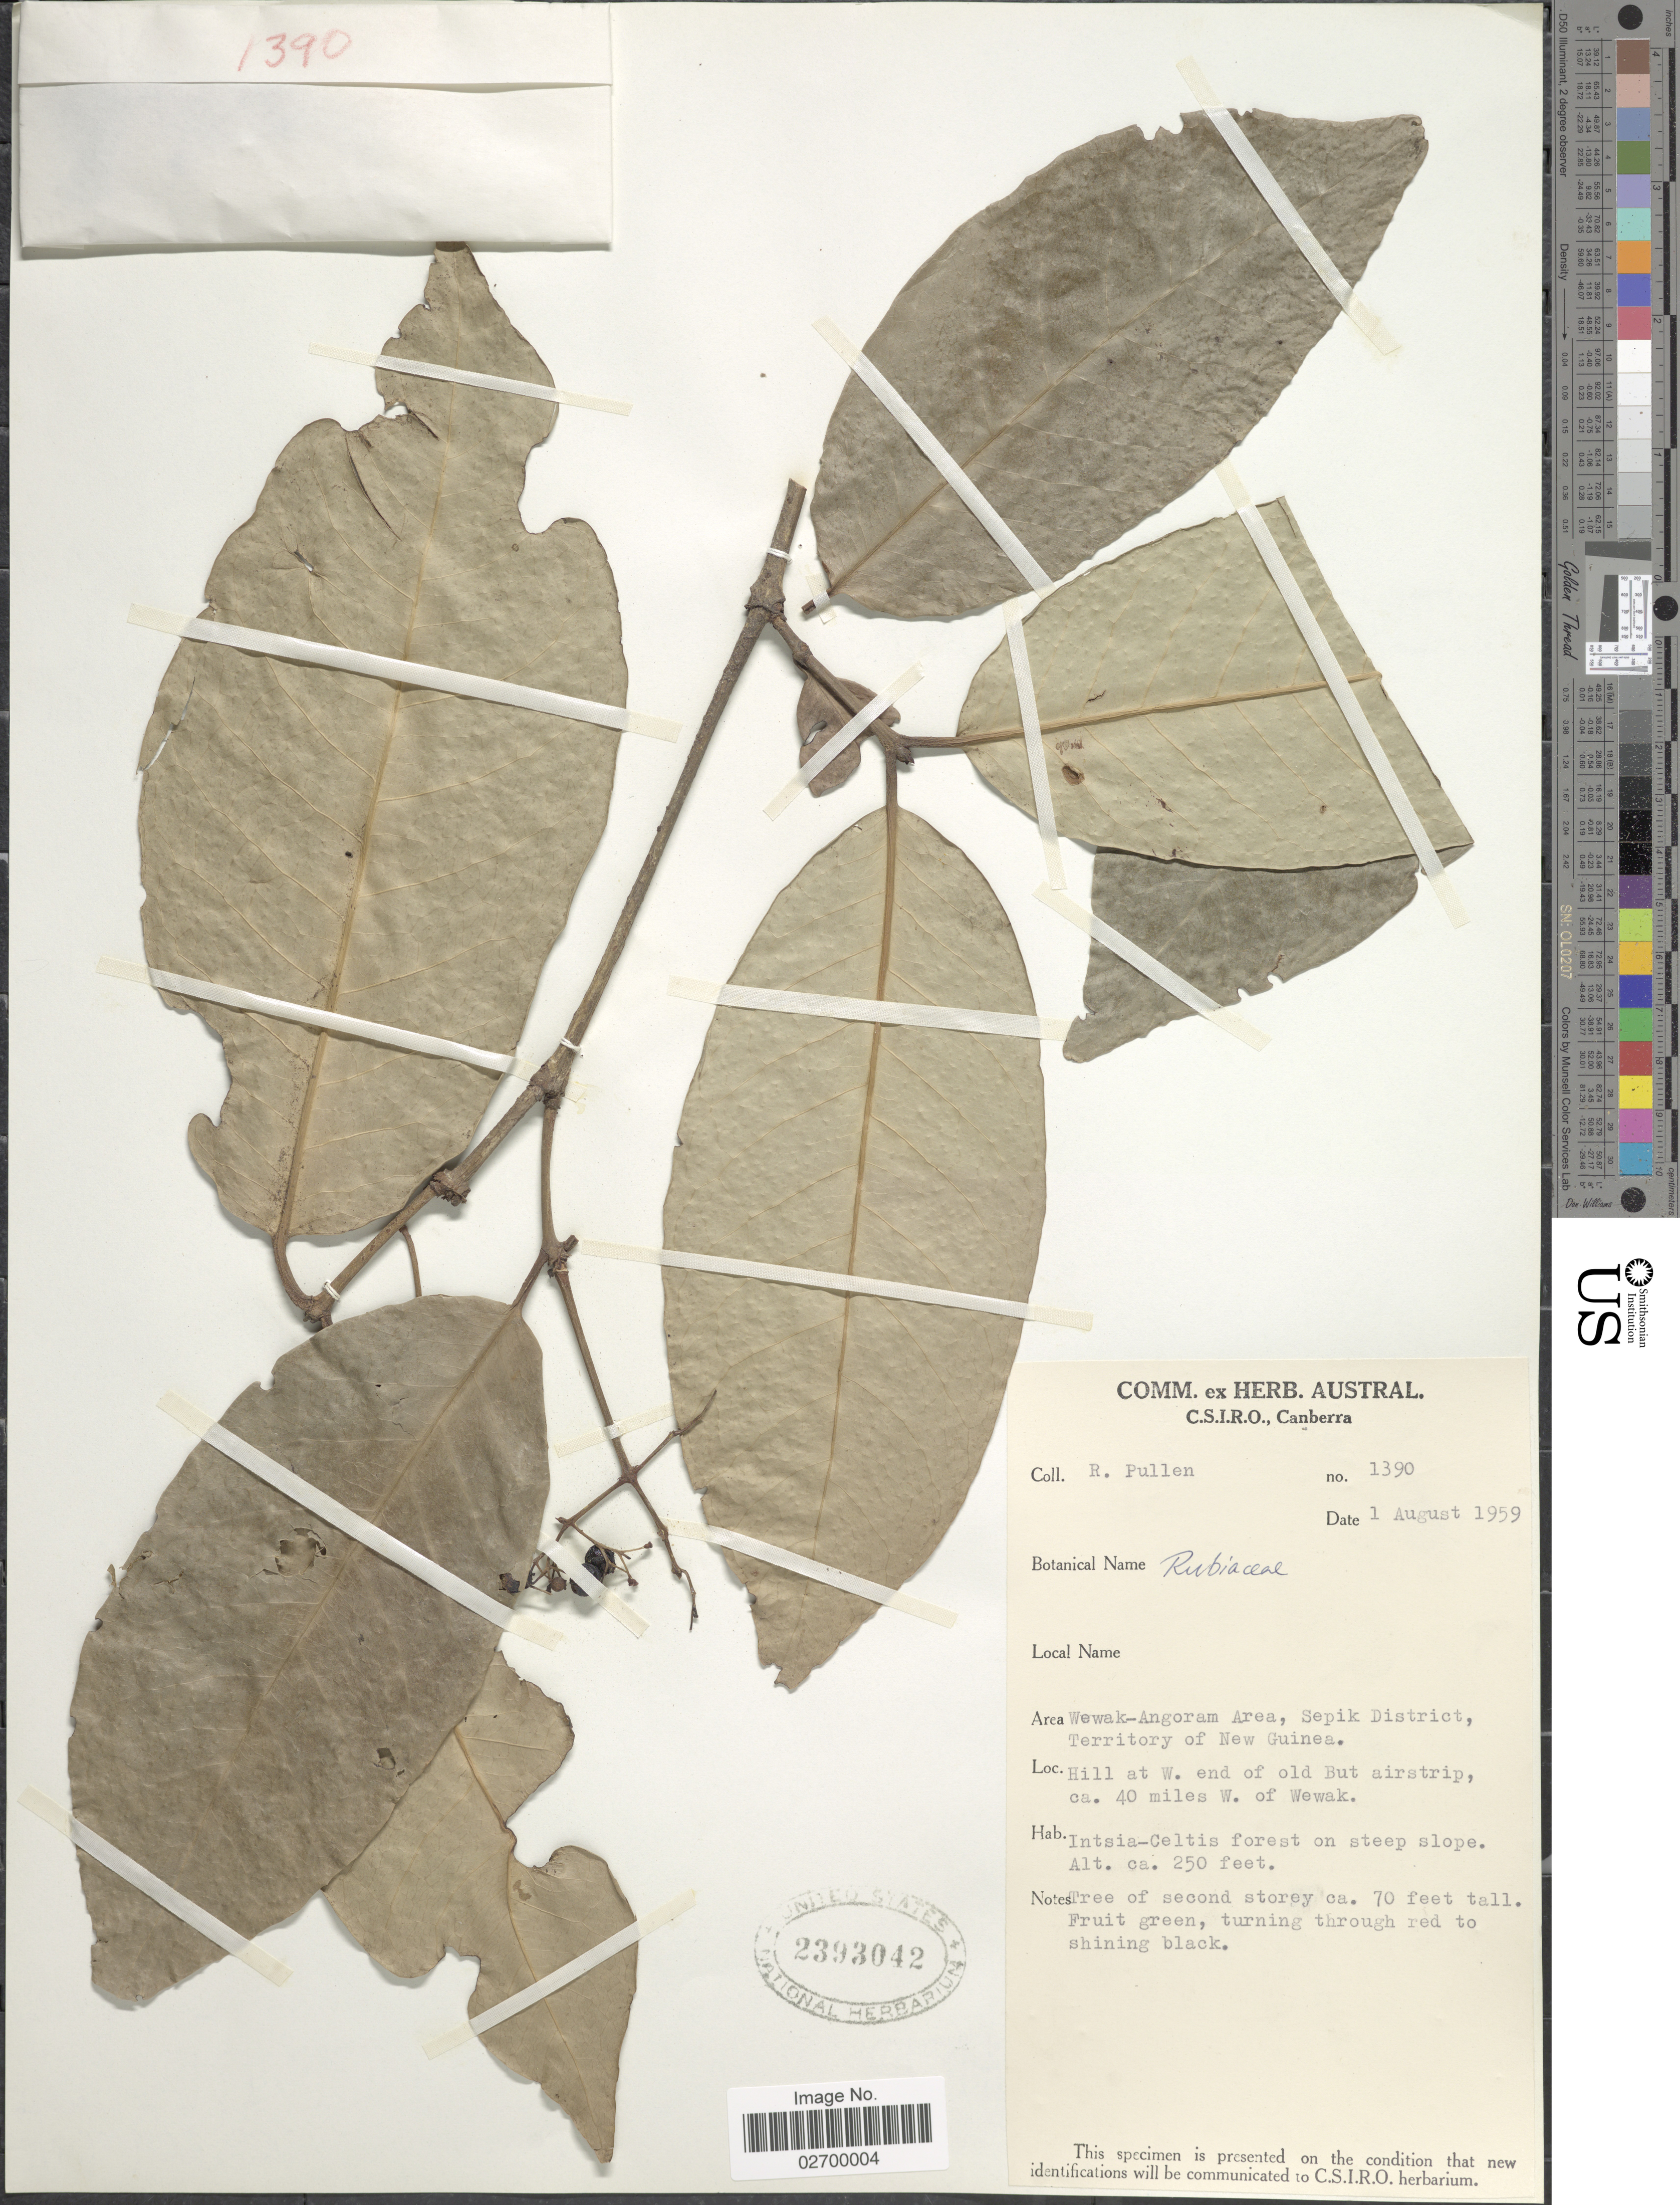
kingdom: Plantae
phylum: Tracheophyta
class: Magnoliopsida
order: Gentianales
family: Rubiaceae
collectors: R. Pullen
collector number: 1390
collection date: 1959-08-01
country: Papua New Guinea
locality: Wewak-Angoram Area, Sepik District. Territory of New Guinea. Hill at W. end of old But airstrip, ca. 40 miles W. of Wewak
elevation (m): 76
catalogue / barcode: US 2393042